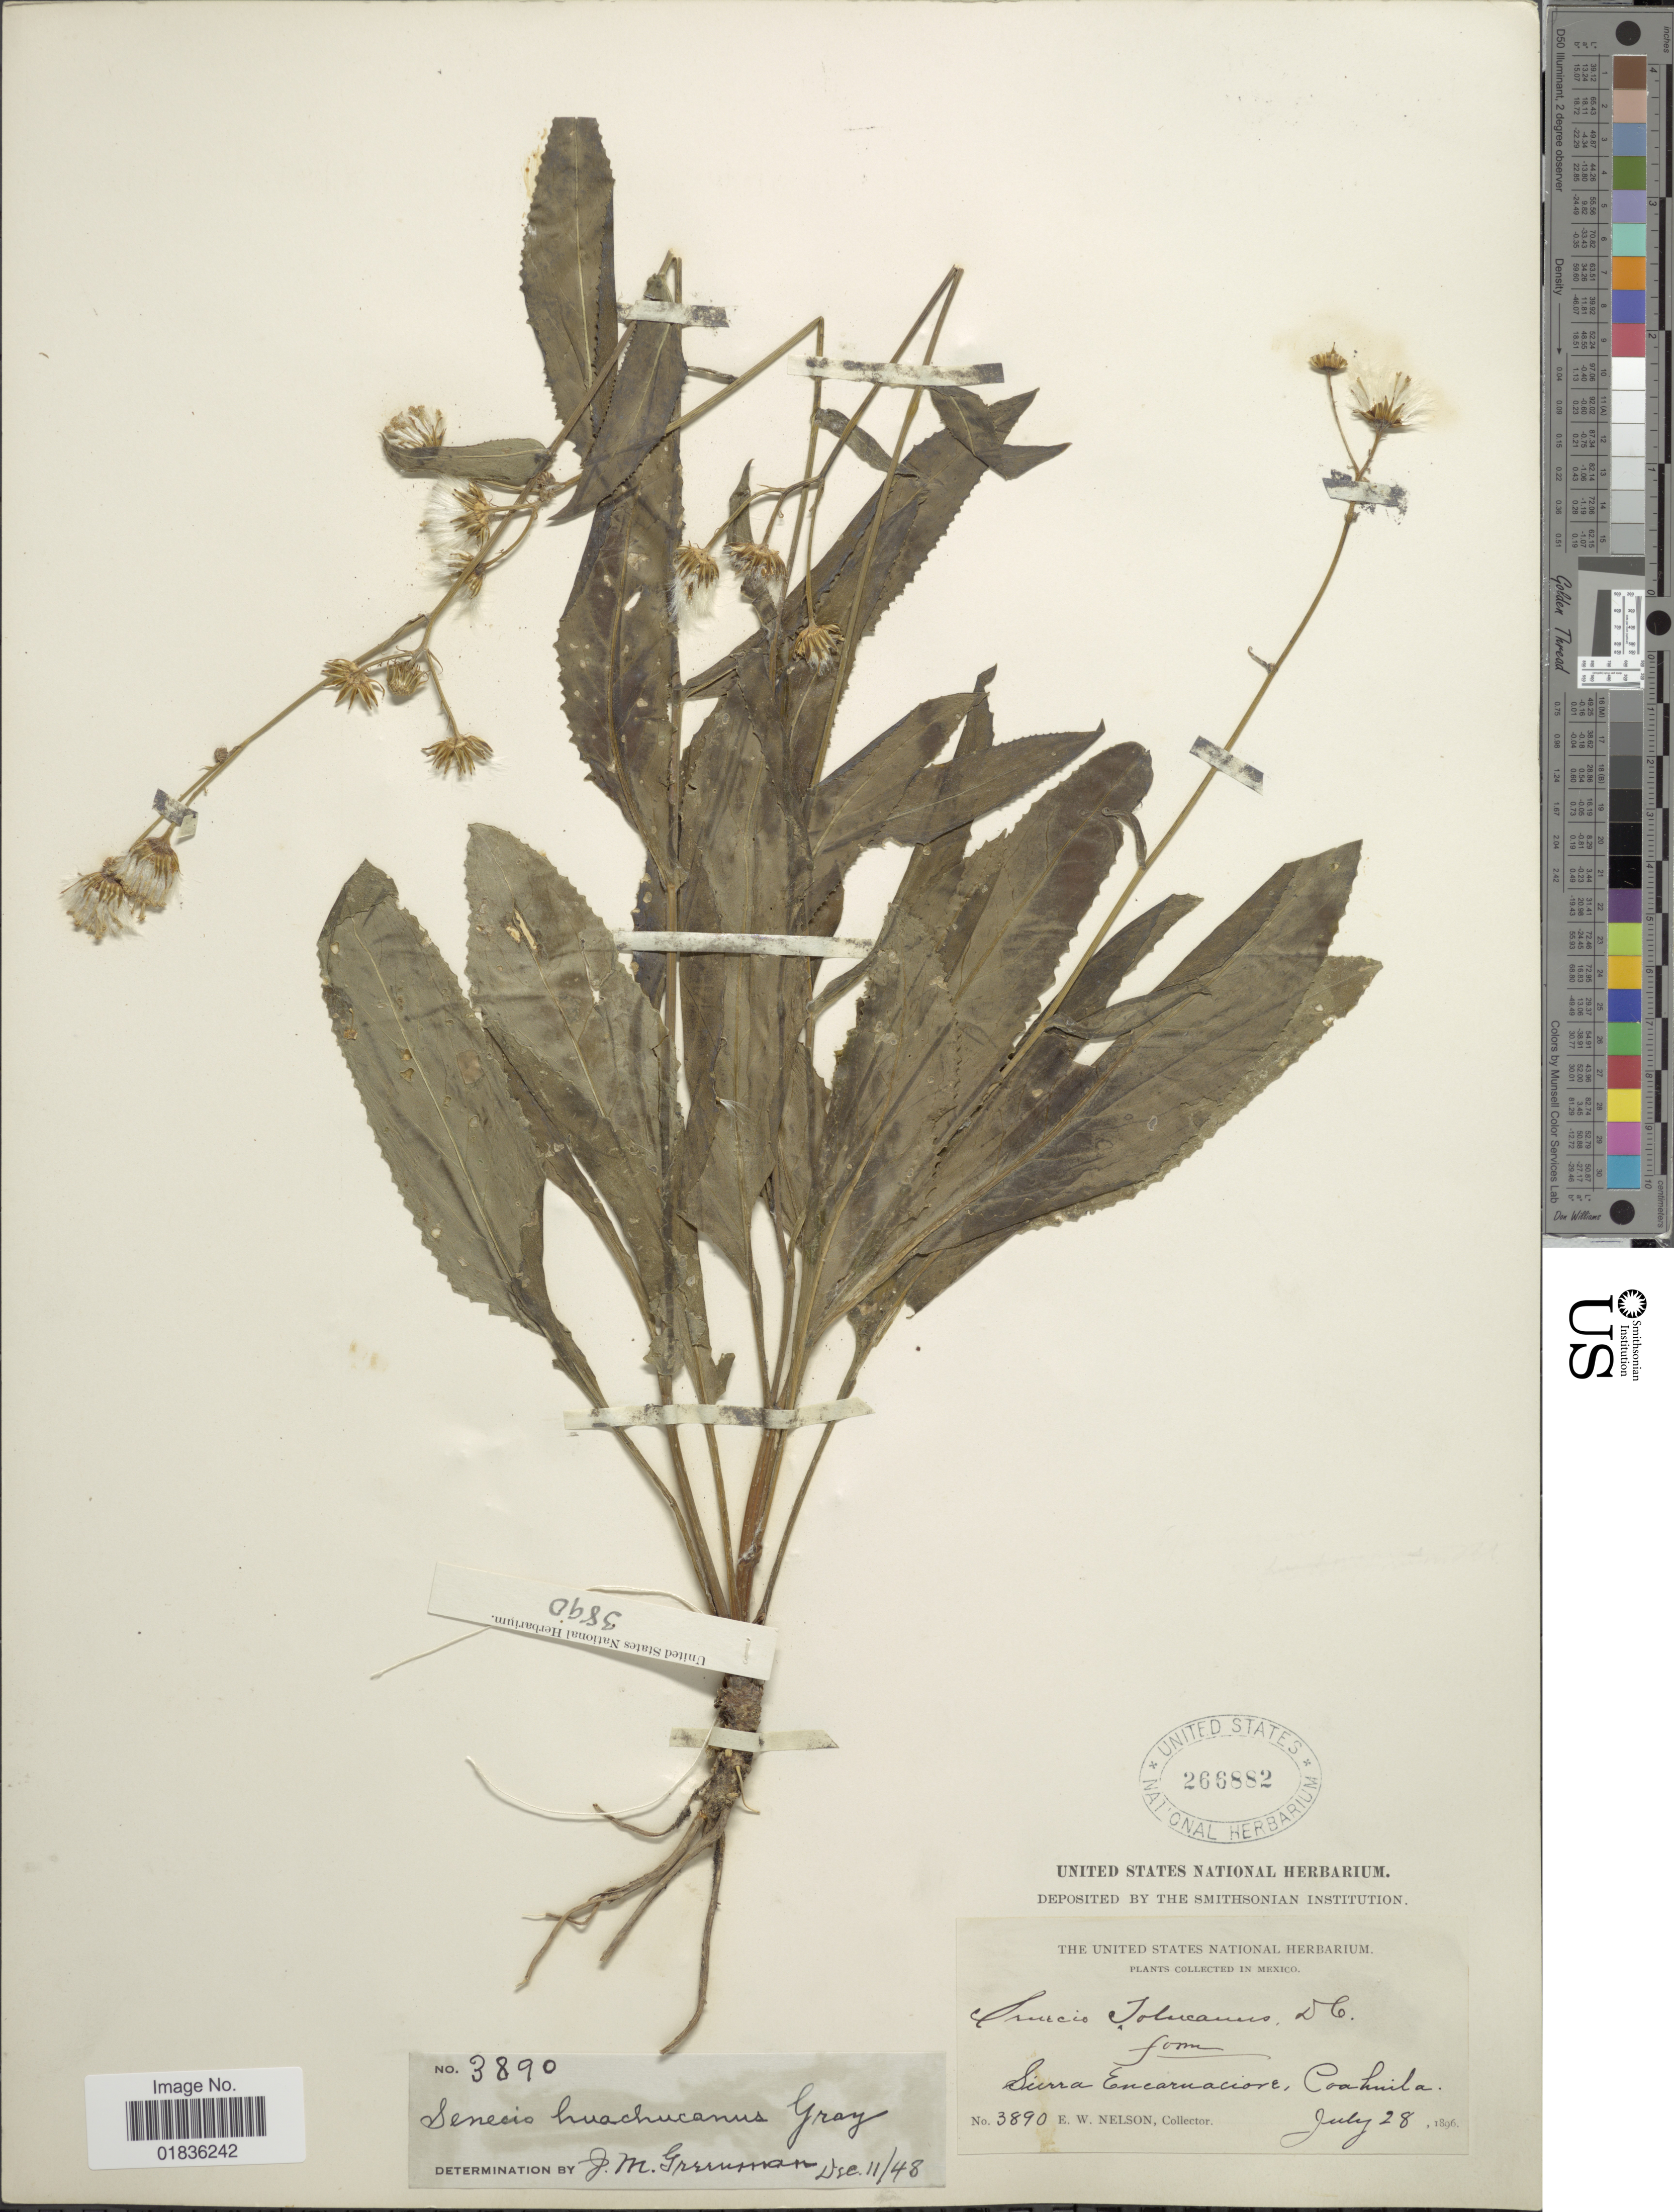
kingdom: Plantae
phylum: Tracheophyta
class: Magnoliopsida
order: Asterales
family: Asteraceae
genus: Senecio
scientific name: Senecio multidentatus var. huachucanus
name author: (Gray) T.M. Barkley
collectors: E. W. Nelson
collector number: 3890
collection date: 1896-07-28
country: Mexico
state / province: Coahuila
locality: Sierra Encarnacion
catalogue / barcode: US 266882